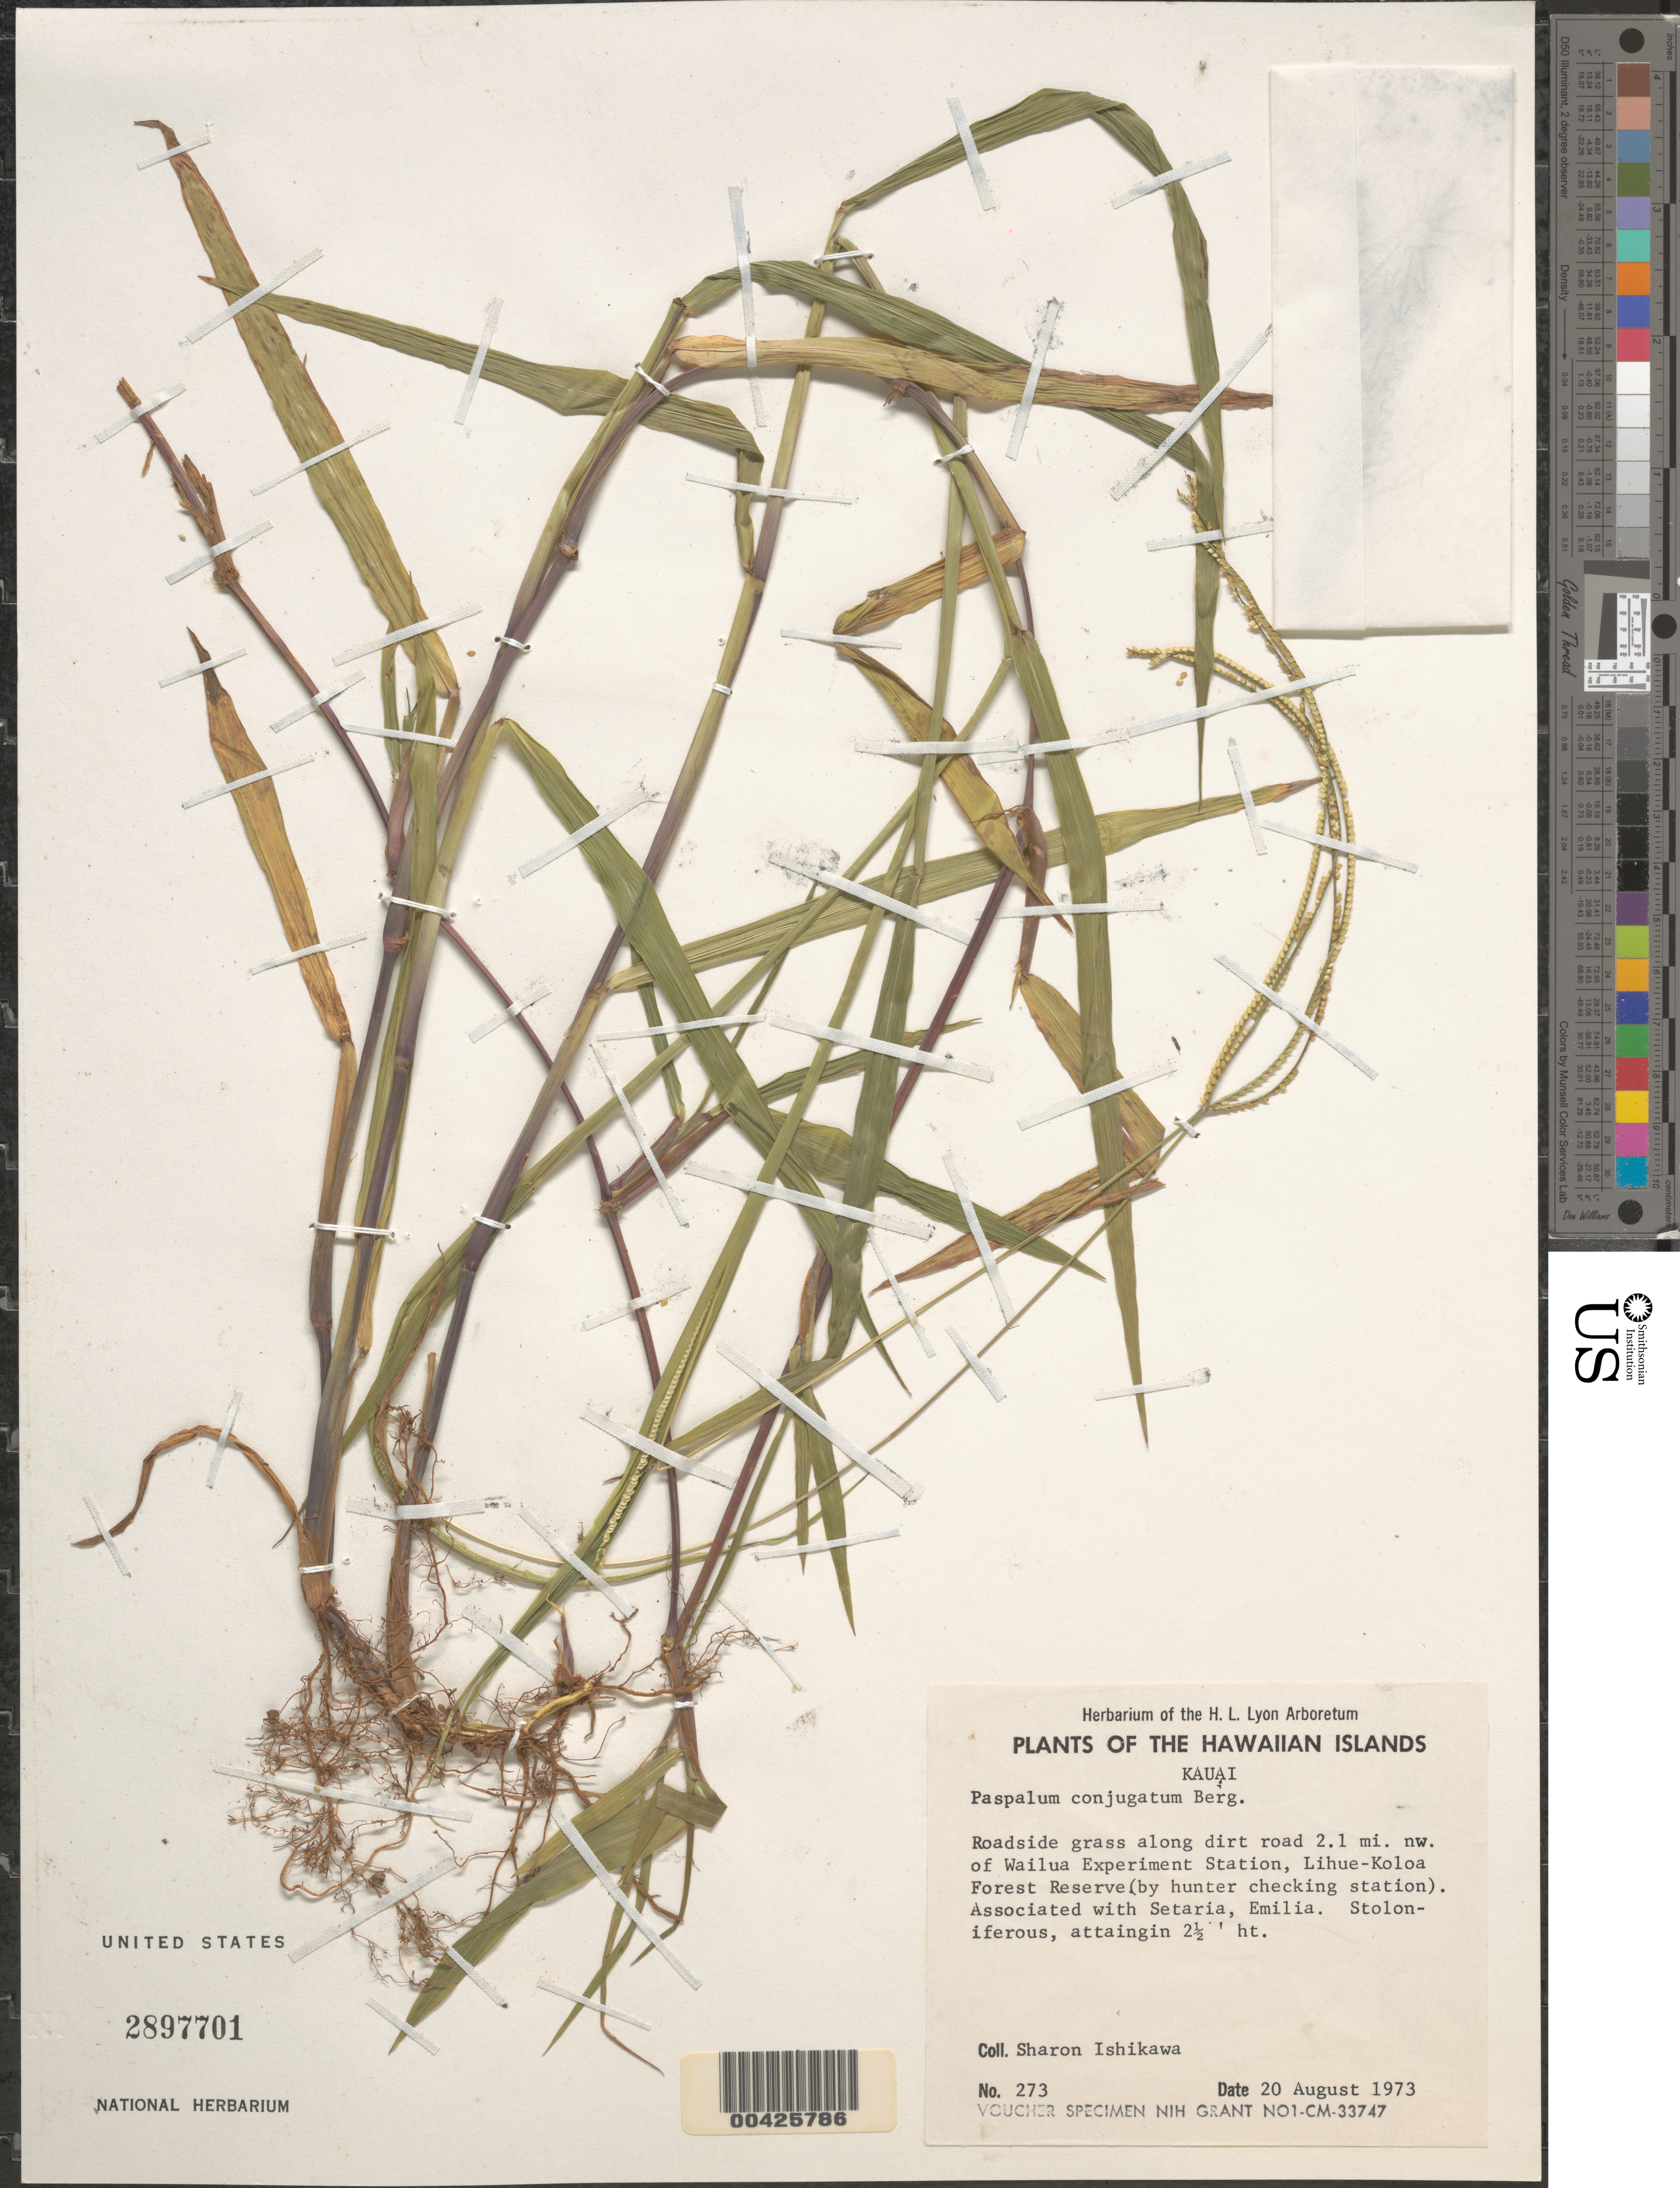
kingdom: Plantae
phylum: Tracheophyta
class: Liliopsida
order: Poales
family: Poaceae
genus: Paspalum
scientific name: Paspalum conjugatum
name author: P.J. Bergius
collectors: S. S. Ishikawa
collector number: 273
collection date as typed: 20 Aug 1973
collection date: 1973-08-20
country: United States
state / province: Hawaii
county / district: Kauai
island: Kaua'i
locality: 2.1 mi NW of Wailua Experiment Station, Lihue-Koloa Forest Reserve (by hunter checking station)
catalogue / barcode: US 2897701